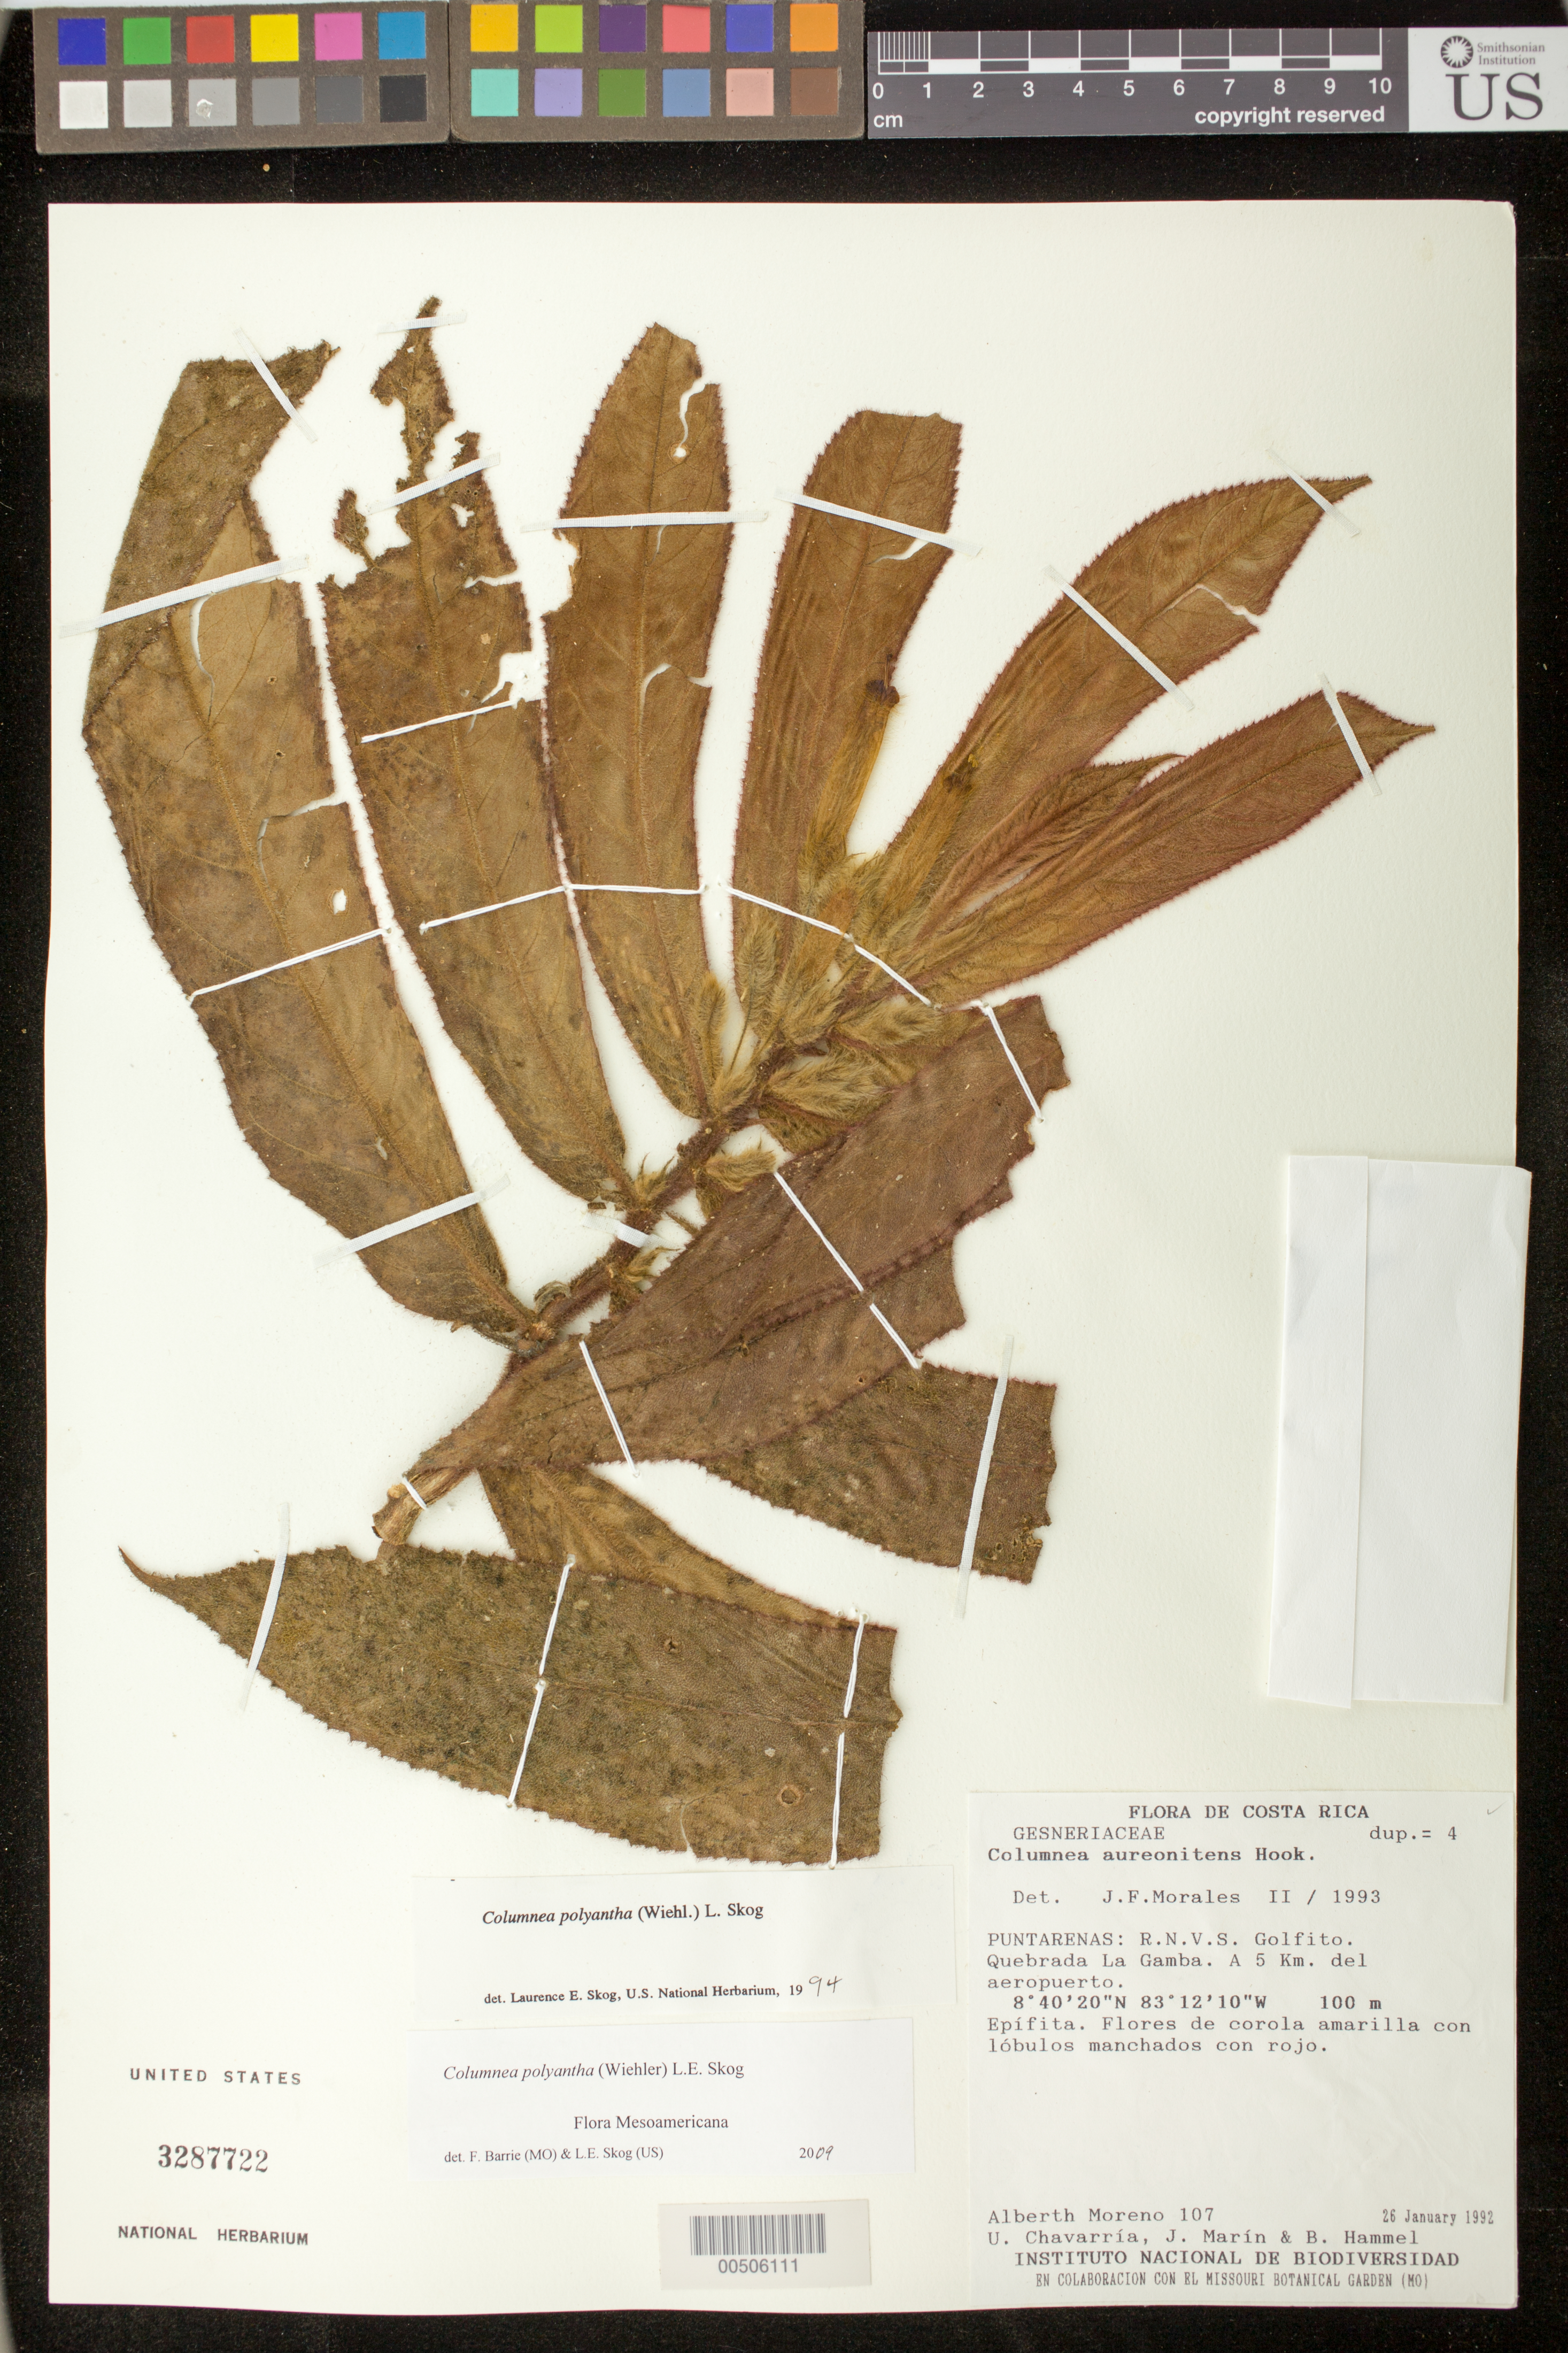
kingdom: Plantae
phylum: Tracheophyta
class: Magnoliopsida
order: Lamiales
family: Gesneriaceae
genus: Columnea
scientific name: Columnea polyantha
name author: (Wiehler) L.E. Skog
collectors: A. Moreno, U. Chavarria, J. Marin & B. Hammel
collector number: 107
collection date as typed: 26 Jan 1992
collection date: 1992-01-26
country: Costa Rica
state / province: Puntarenas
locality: Cantón Golfito, Dist. Golfito, Quebrada La Gamba. A 5 Km. del aeropuerto.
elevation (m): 100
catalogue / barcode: US 3287722